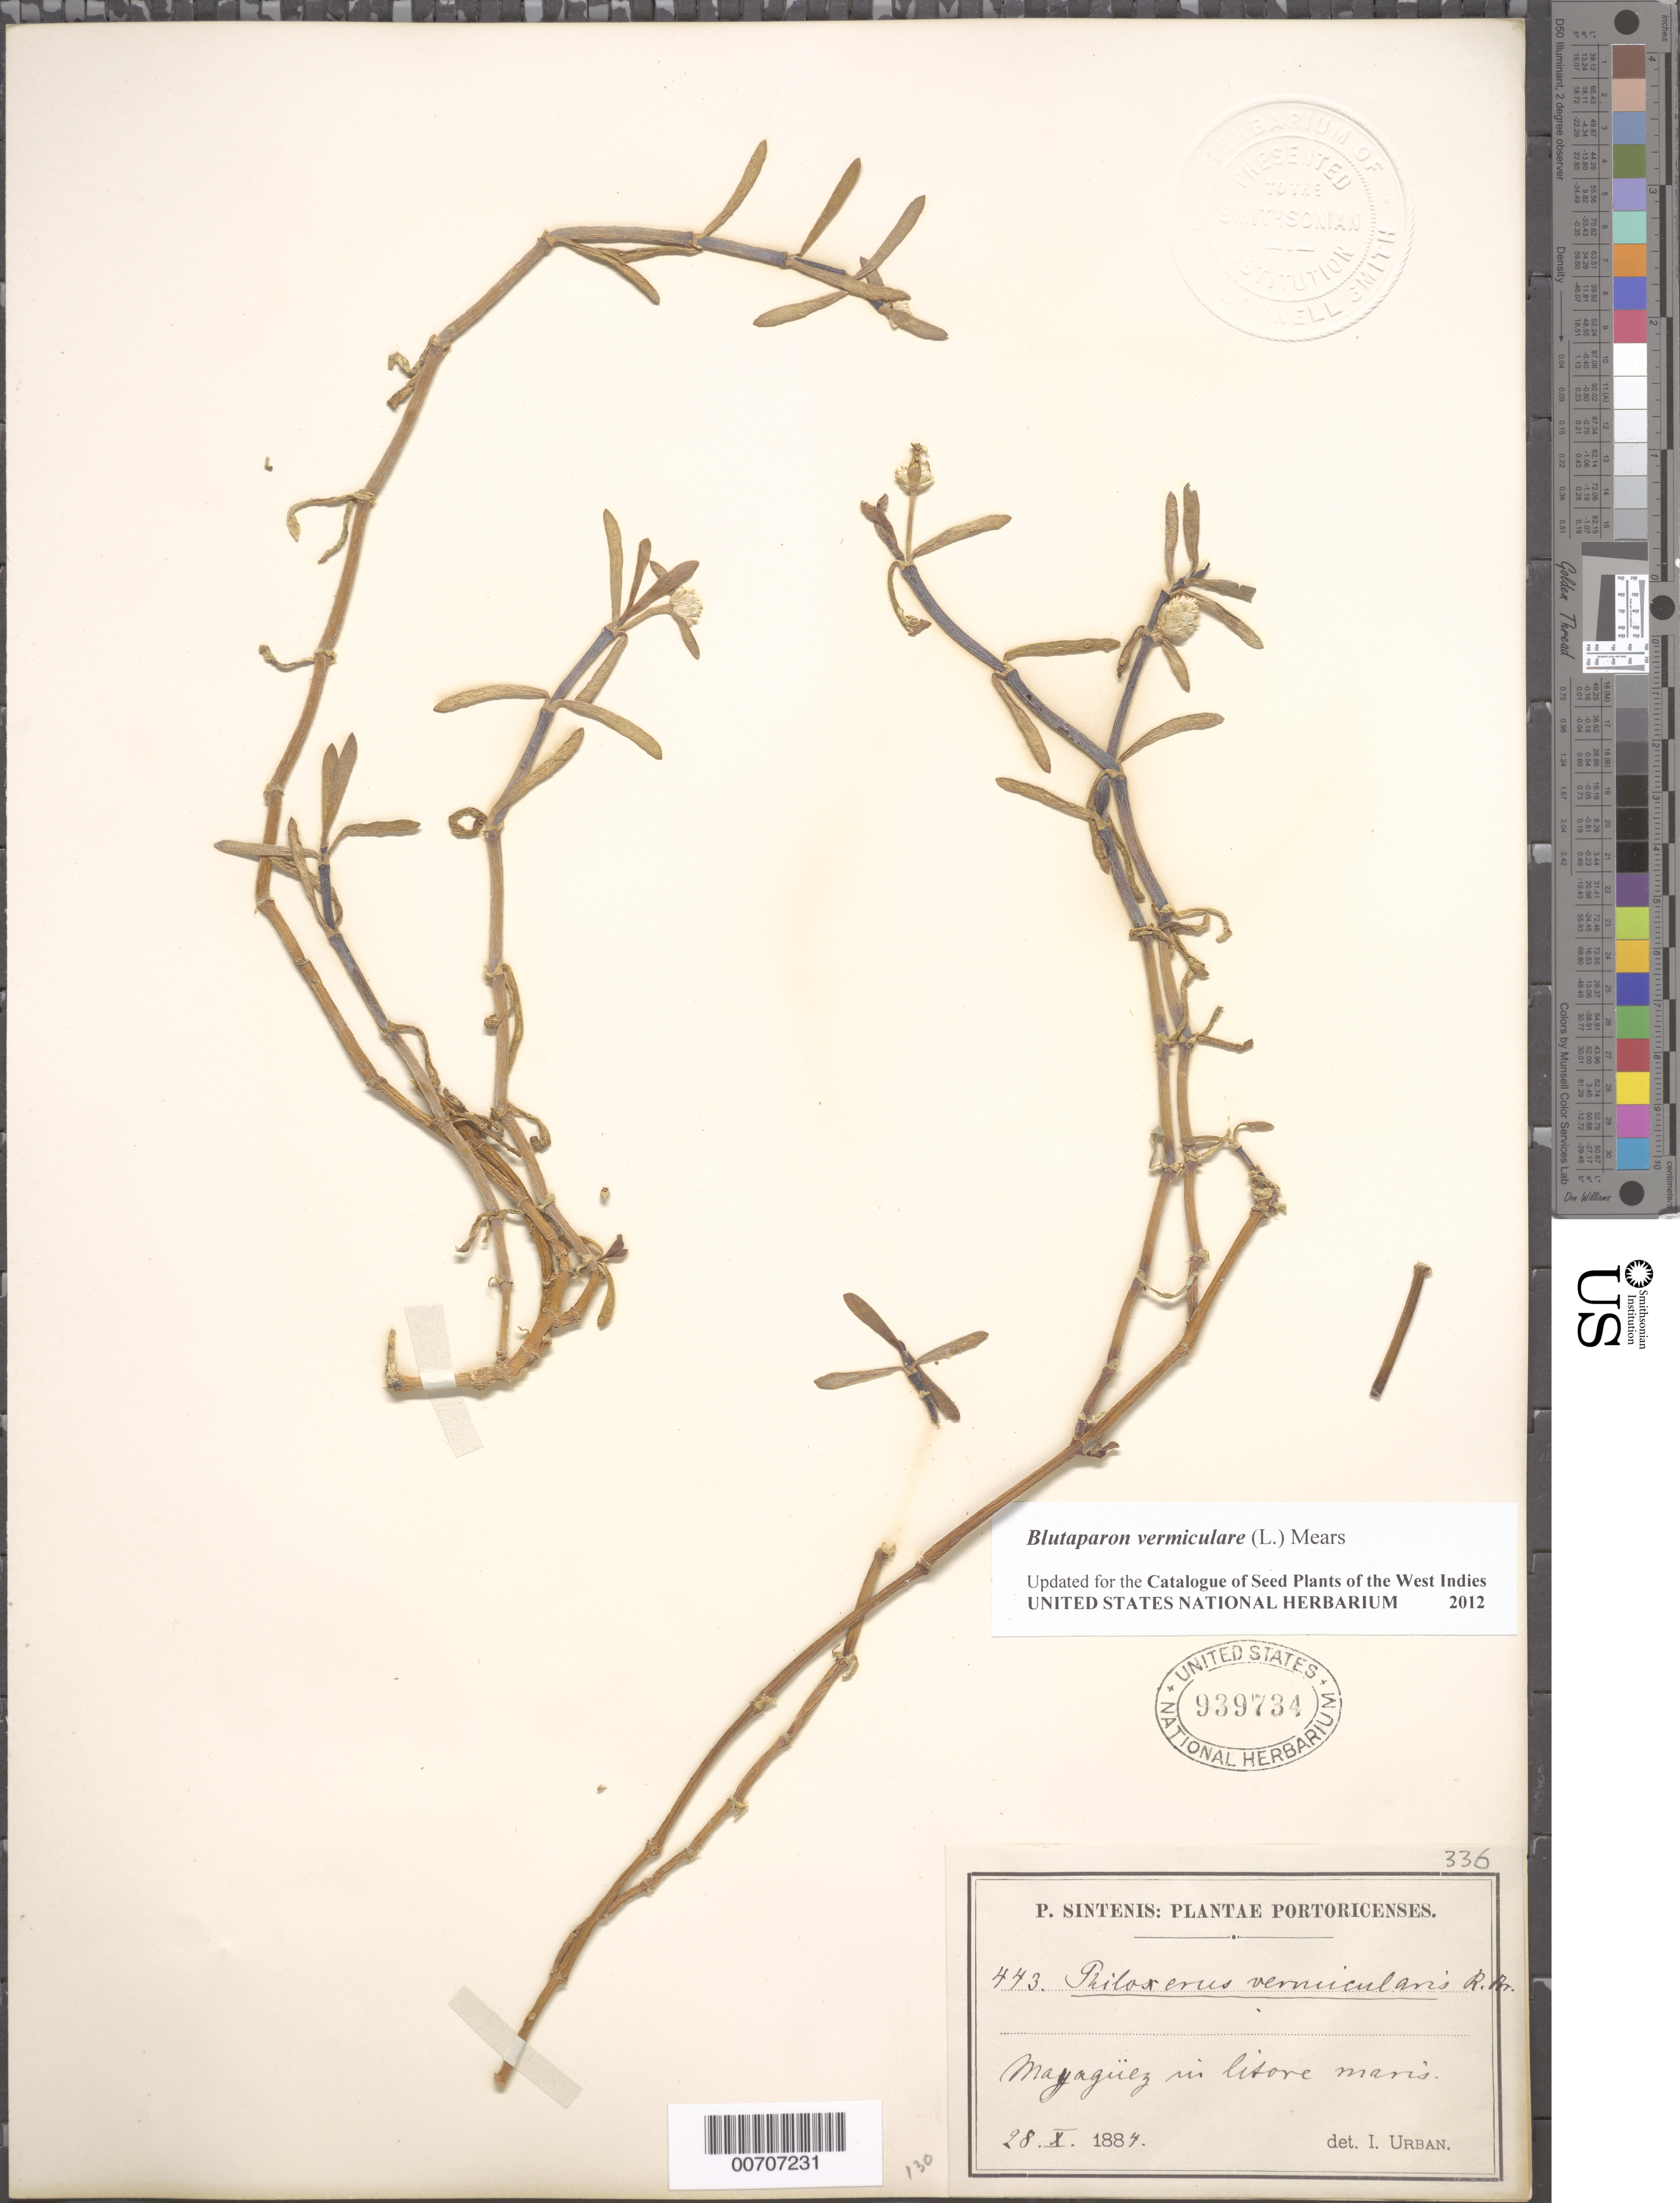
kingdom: Plantae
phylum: Tracheophyta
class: Magnoliopsida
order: Caryophyllales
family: Amaranthaceae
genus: Gomphrena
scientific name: Gomphrena vermicularis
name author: L.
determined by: Strong, Mark T., (BOT), Smithsonian Institution - National Museum of Natural History (UNITED STATES)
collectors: P. Sintenis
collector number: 443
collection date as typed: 28 Nov 1884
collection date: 1884-11-28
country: Puerto Rico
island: Greater Antilles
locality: Mayaguez in litore maris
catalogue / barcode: US 939734